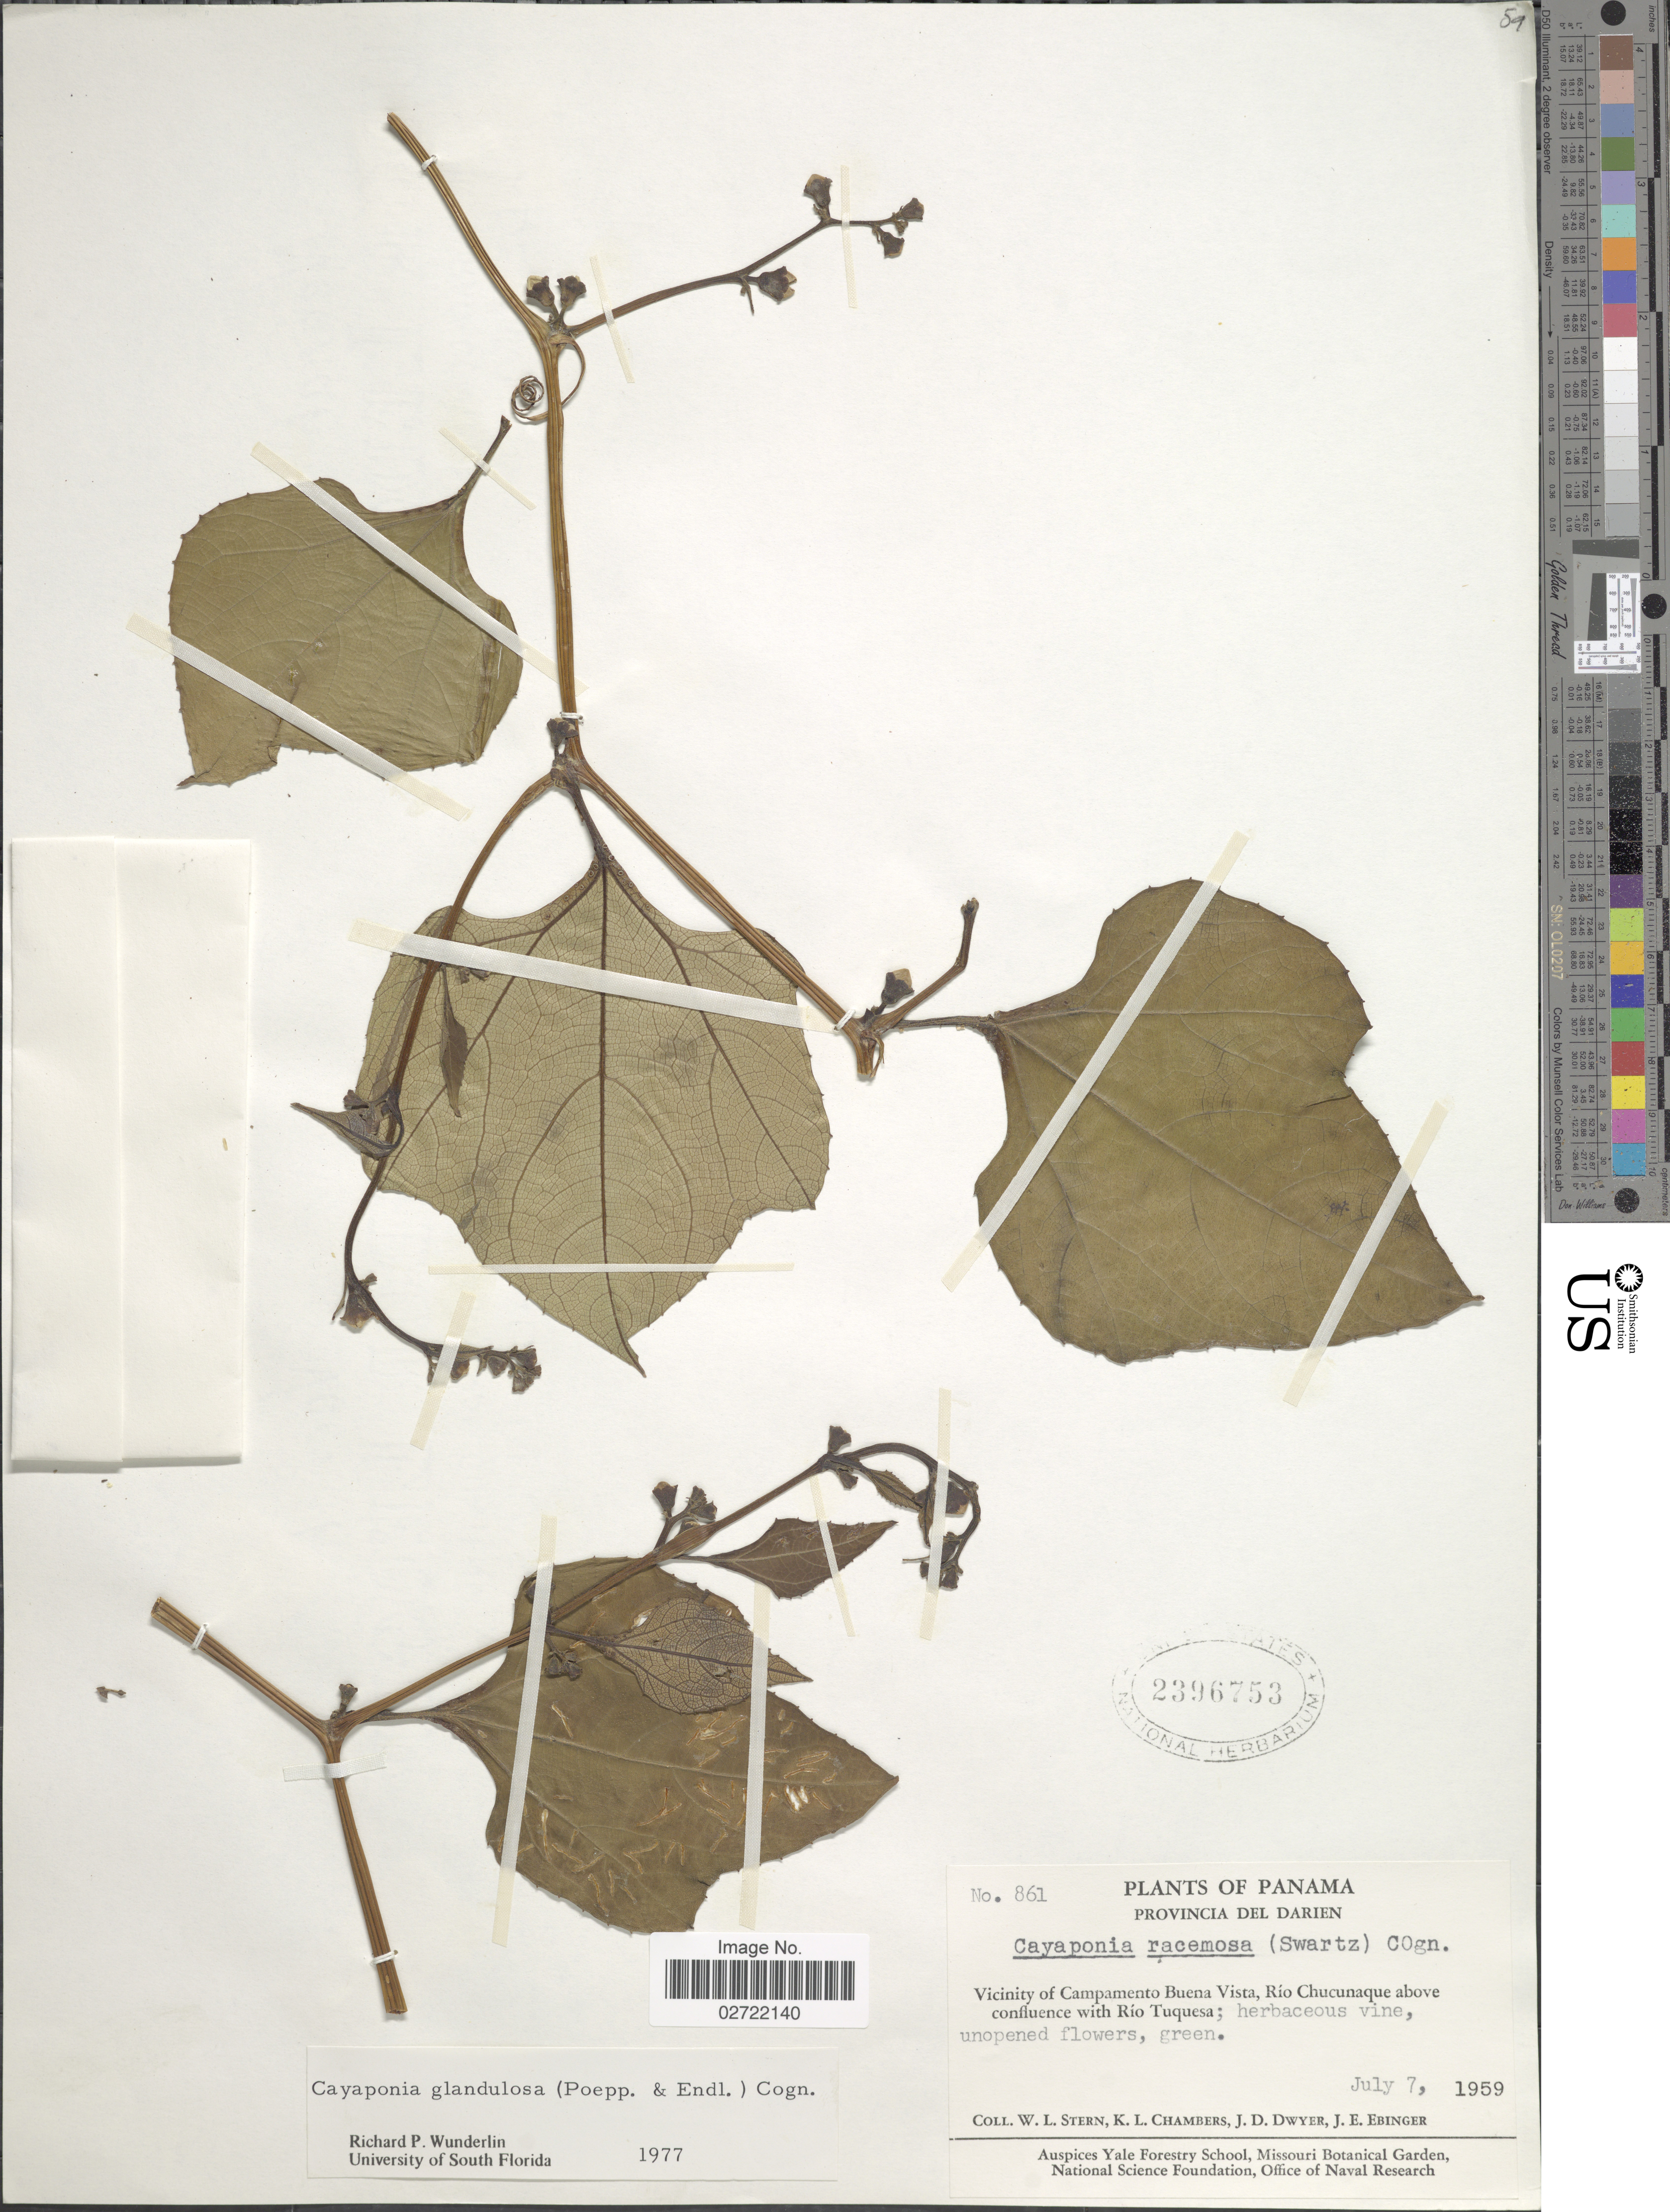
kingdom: Plantae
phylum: Tracheophyta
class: Magnoliopsida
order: Cucurbitales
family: Cucurbitaceae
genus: Cayaponia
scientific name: Cayaponia glandulosa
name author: (Poepp. & Endl.) Cogn.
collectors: W. L. Stern, K. Chambers, J. D. Dwyer & J. Ebinger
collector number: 861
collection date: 1959-07-07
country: Panama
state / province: Darién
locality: Vicinity of Campamento Buena Vista, Río Chucunaque above confluence with Río Tuquesa.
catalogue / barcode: US 2396753